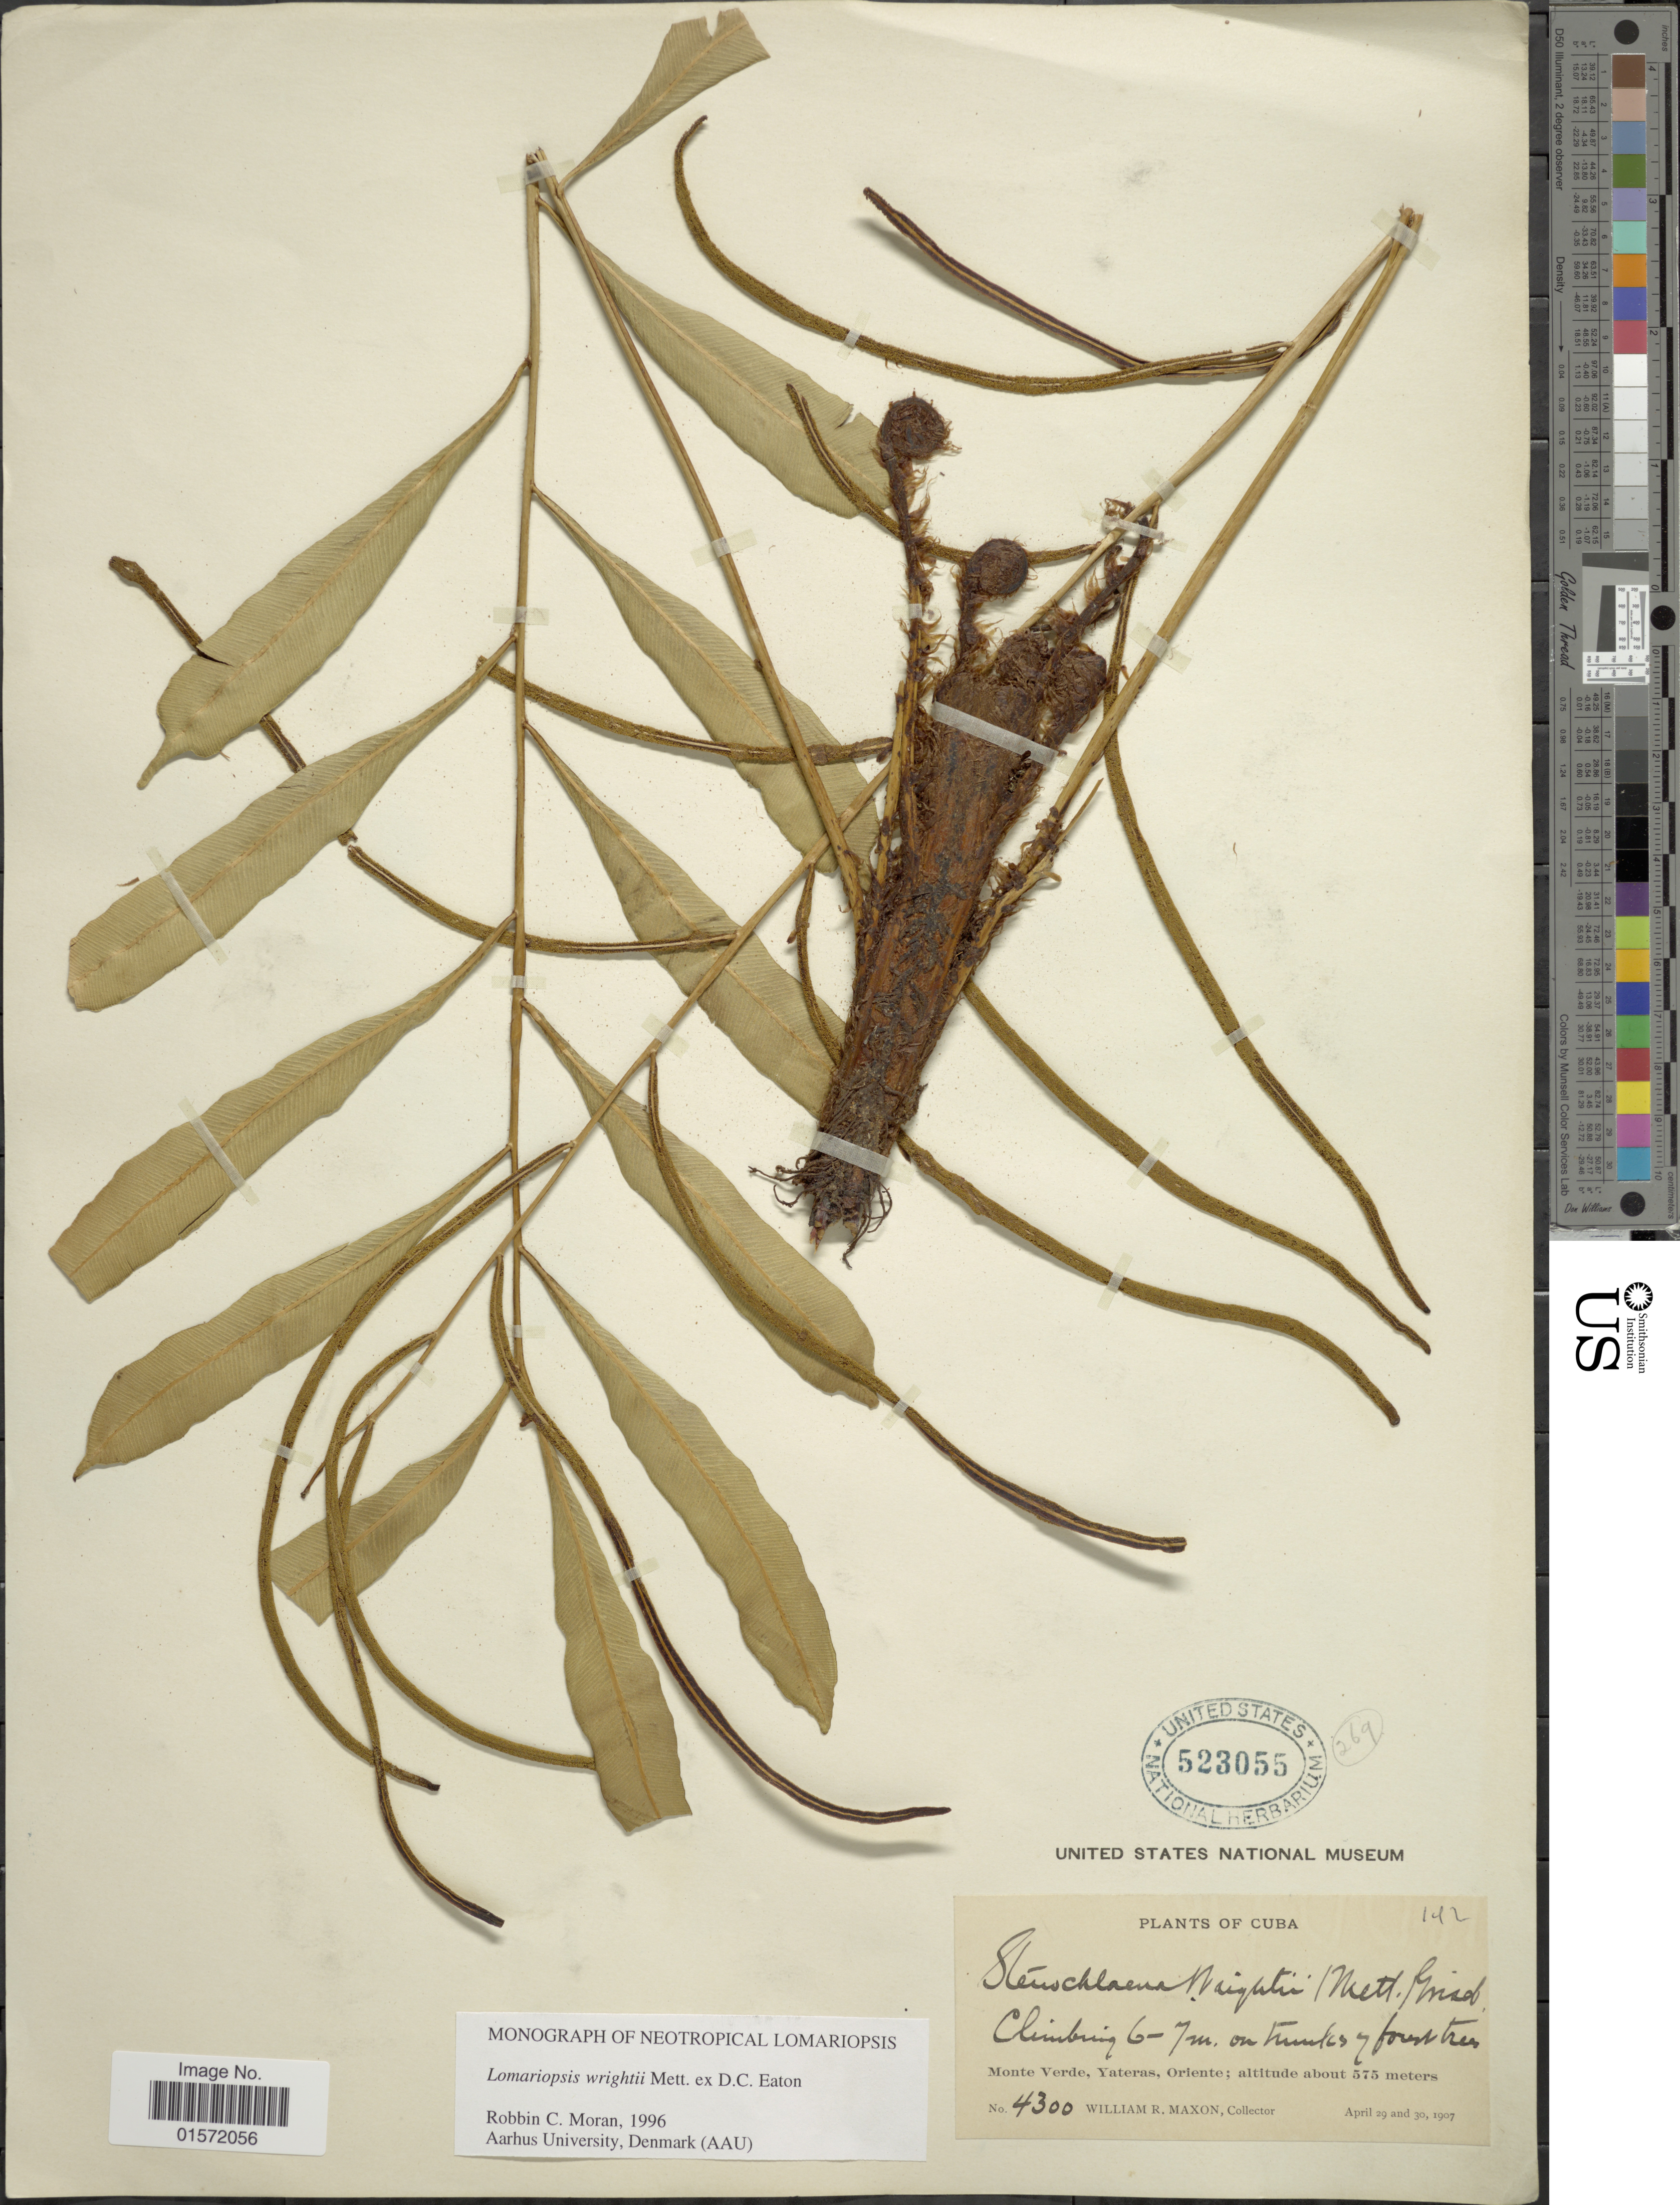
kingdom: Plantae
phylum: Tracheophyta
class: Polypodiopsida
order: Polypodiales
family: Lomariopsidaceae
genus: Lomariopsis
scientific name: Lomariopsis wrightii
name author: Mett. ex D.C. Eaton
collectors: W. R. Maxon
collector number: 4300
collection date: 1907-04-29/1907-04-30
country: Cuba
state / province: Oriente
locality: Monte Verde, Yateras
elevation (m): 575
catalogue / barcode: US 523055